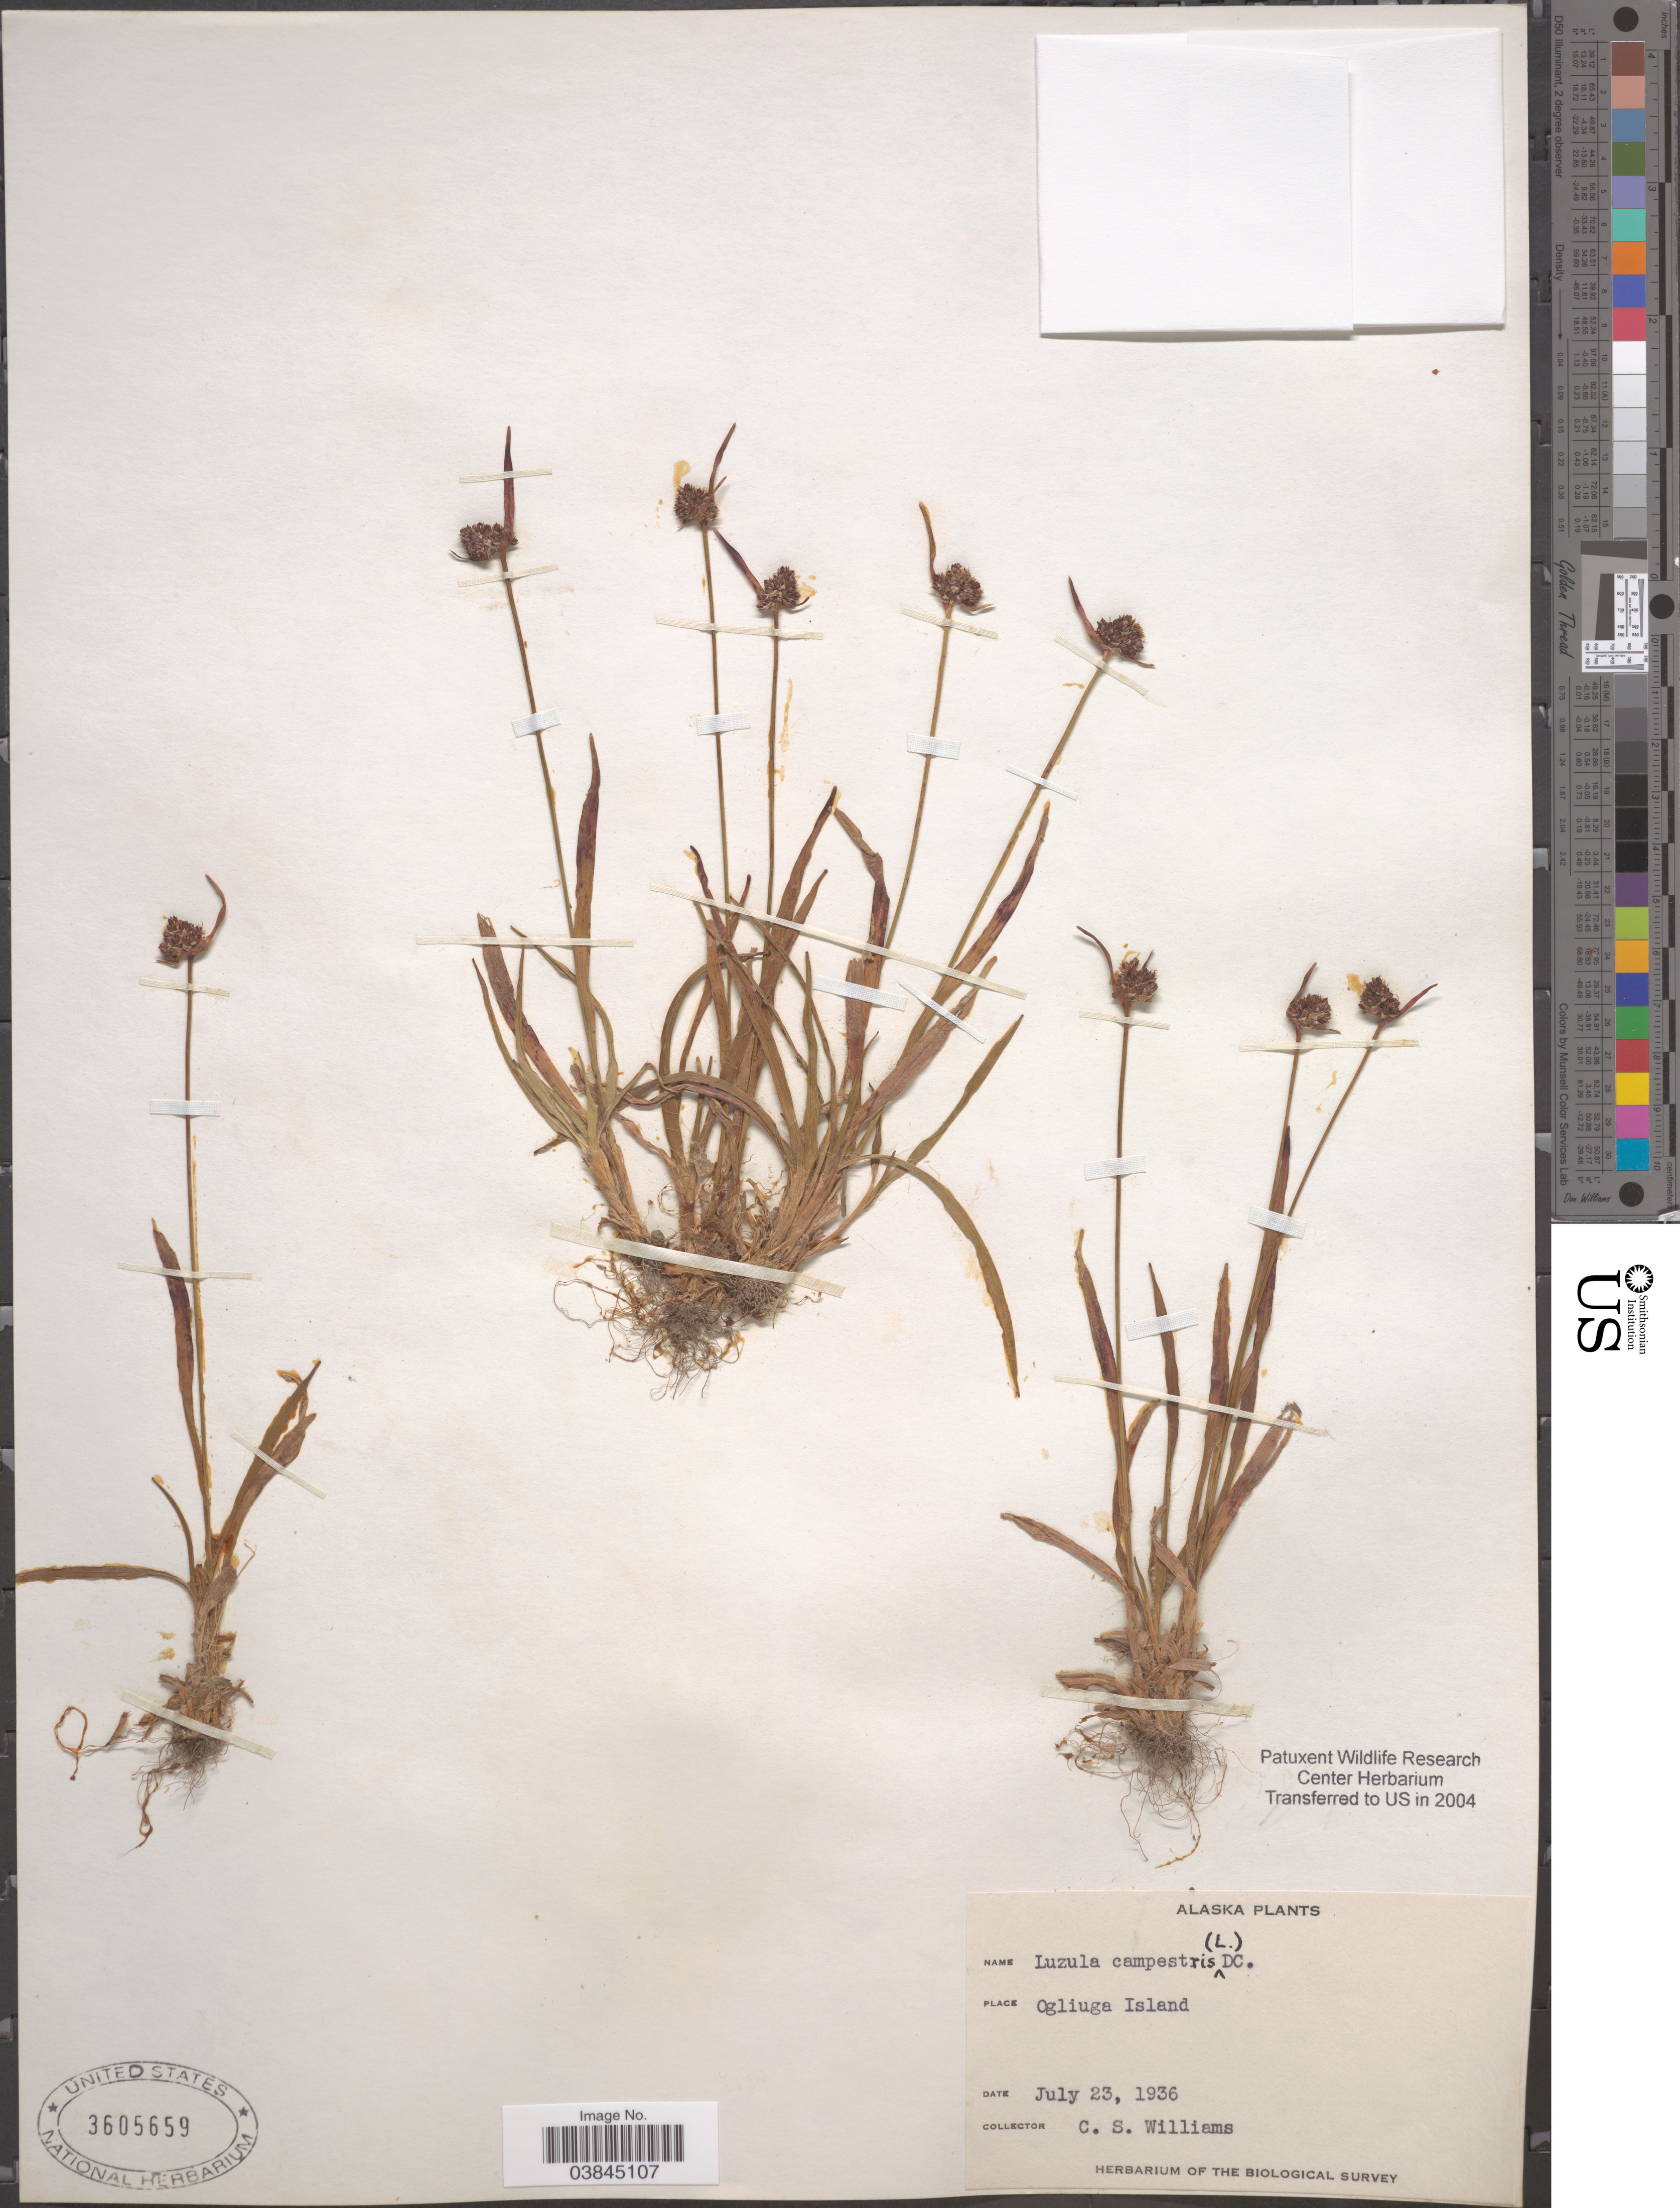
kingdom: Plantae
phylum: Tracheophyta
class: Liliopsida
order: Poales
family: Juncaceae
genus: Luzula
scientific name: Luzula campestris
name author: (L.) DC.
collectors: C. Williams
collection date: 1936-07-23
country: United States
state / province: Alaska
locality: Ogliuga Island.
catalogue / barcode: US 3605659